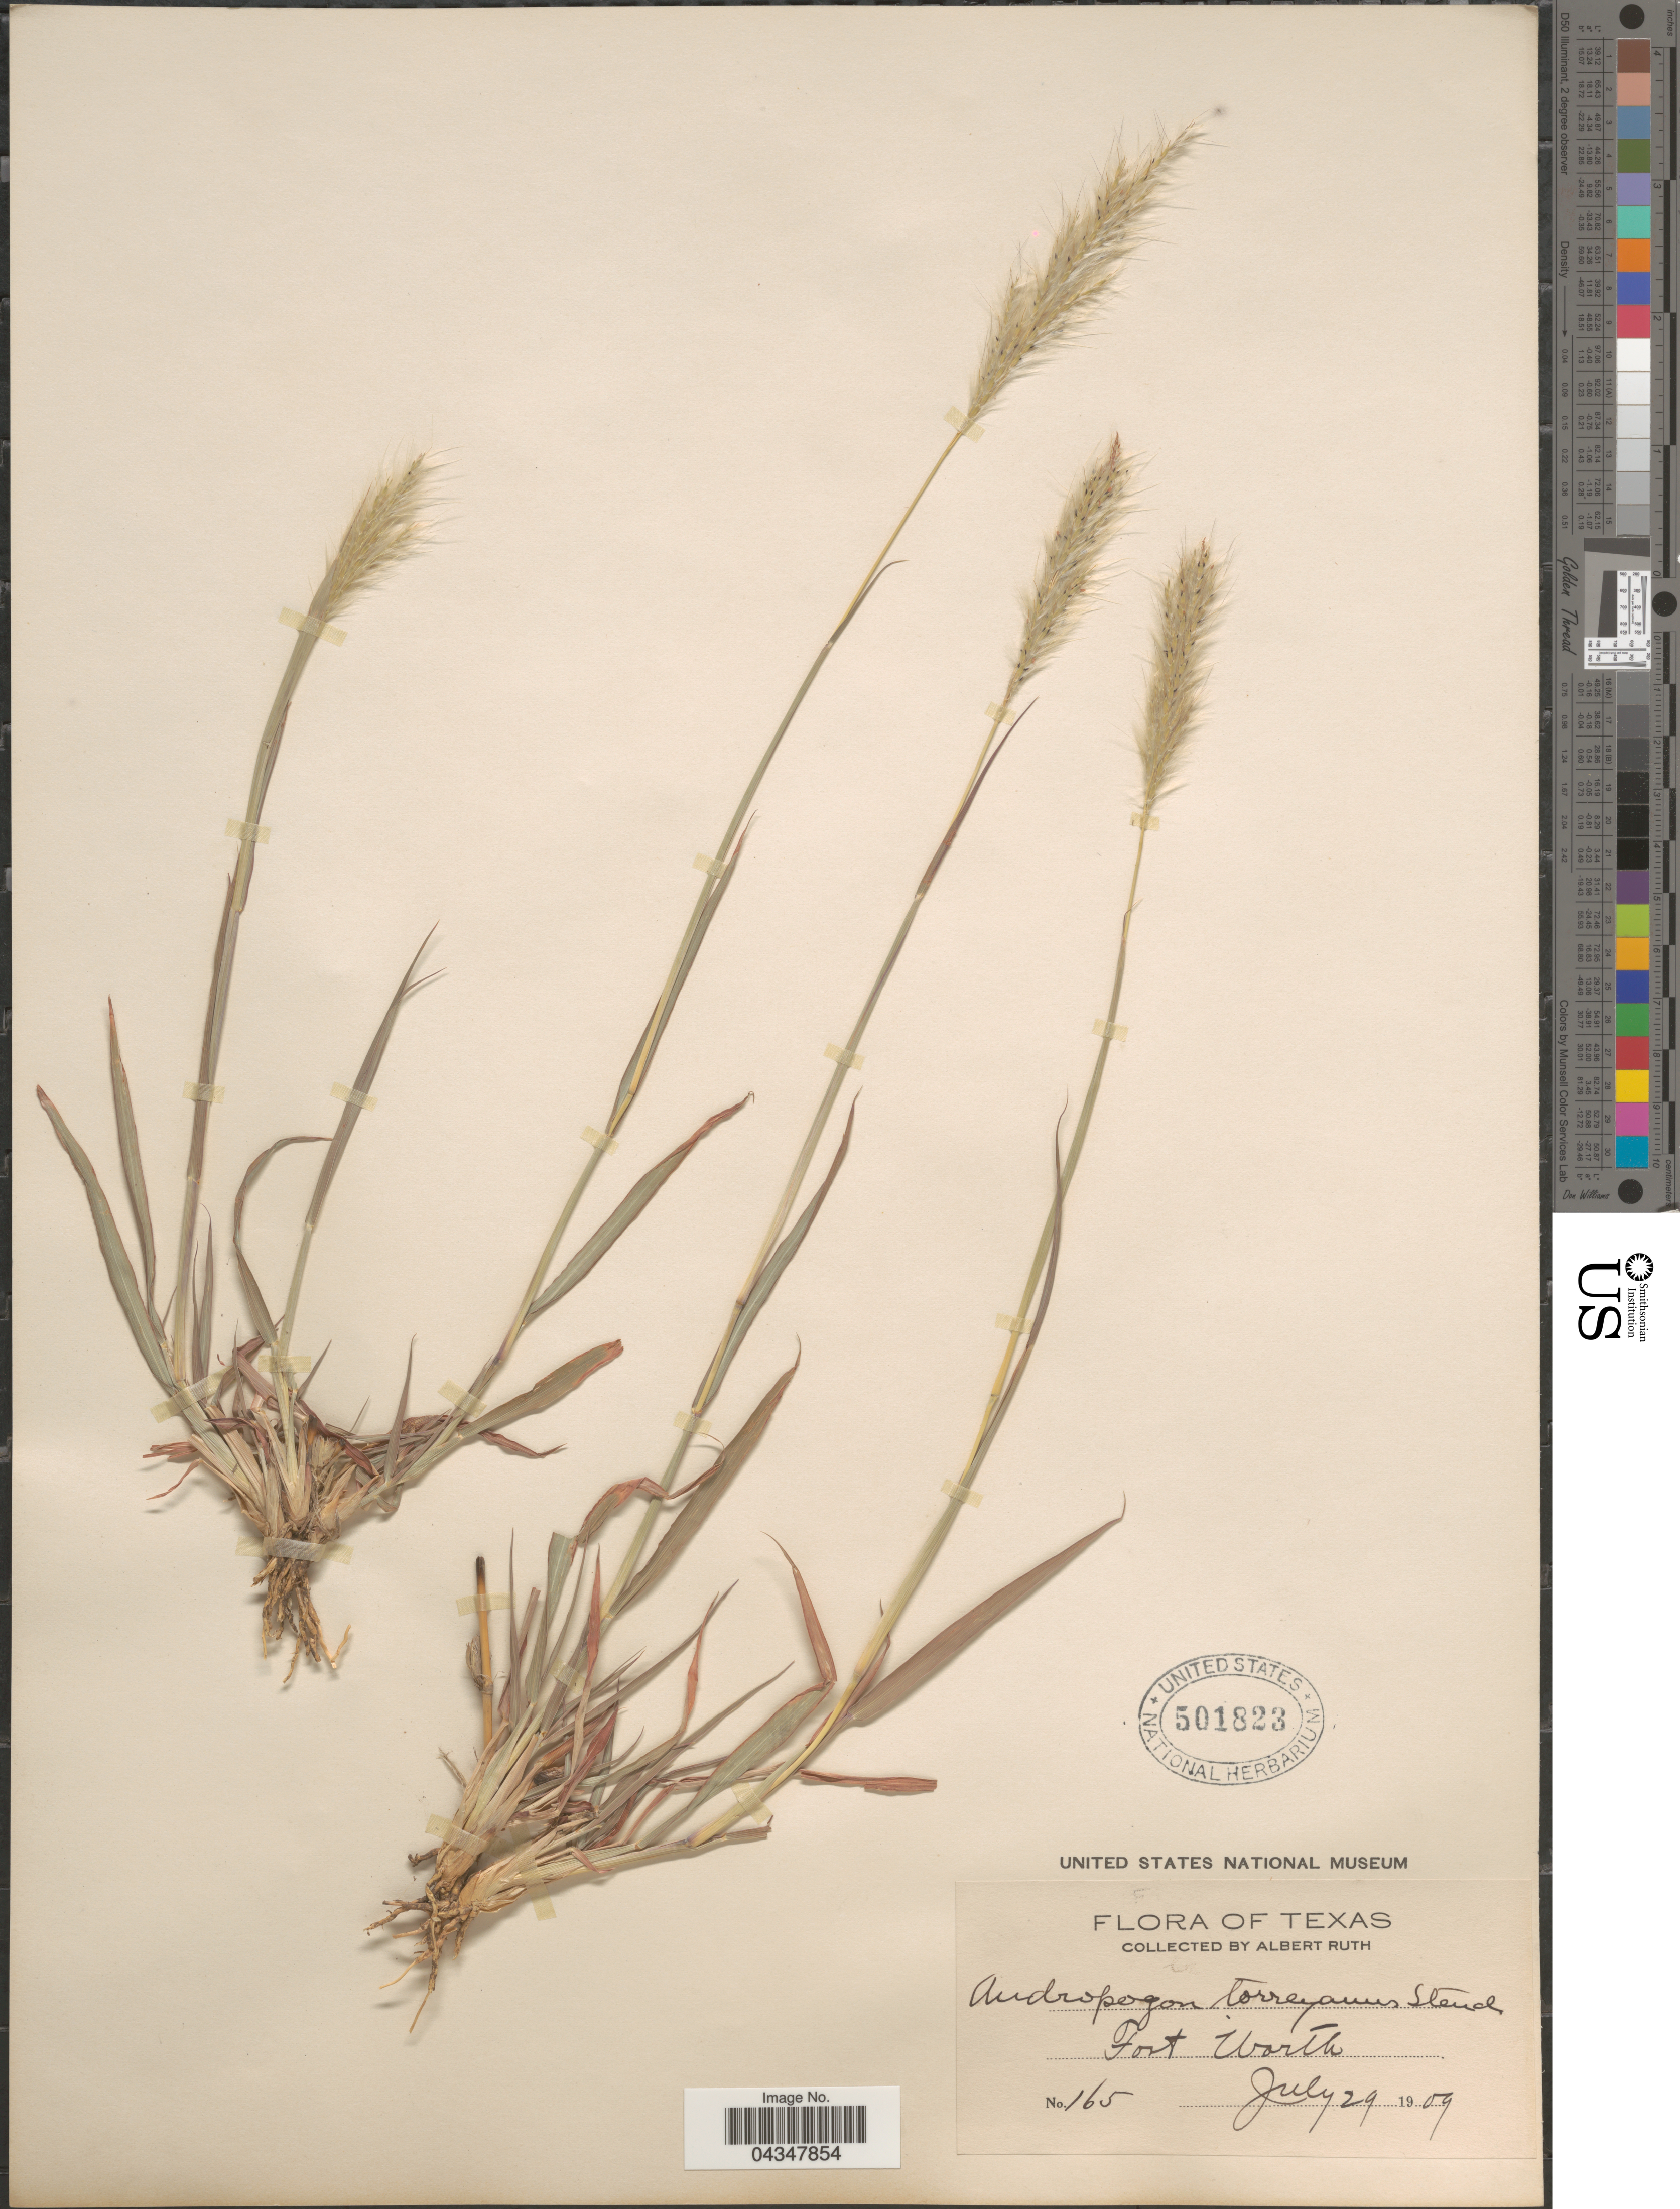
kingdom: Plantae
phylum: Tracheophyta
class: Liliopsida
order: Poales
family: Poaceae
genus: Bothriochloa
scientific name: Bothriochloa saccharoides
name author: (Sw.) Rydb.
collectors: A. Ruth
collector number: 165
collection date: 1909-07-29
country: United States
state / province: Texas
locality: Fort Worth.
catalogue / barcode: US 501823